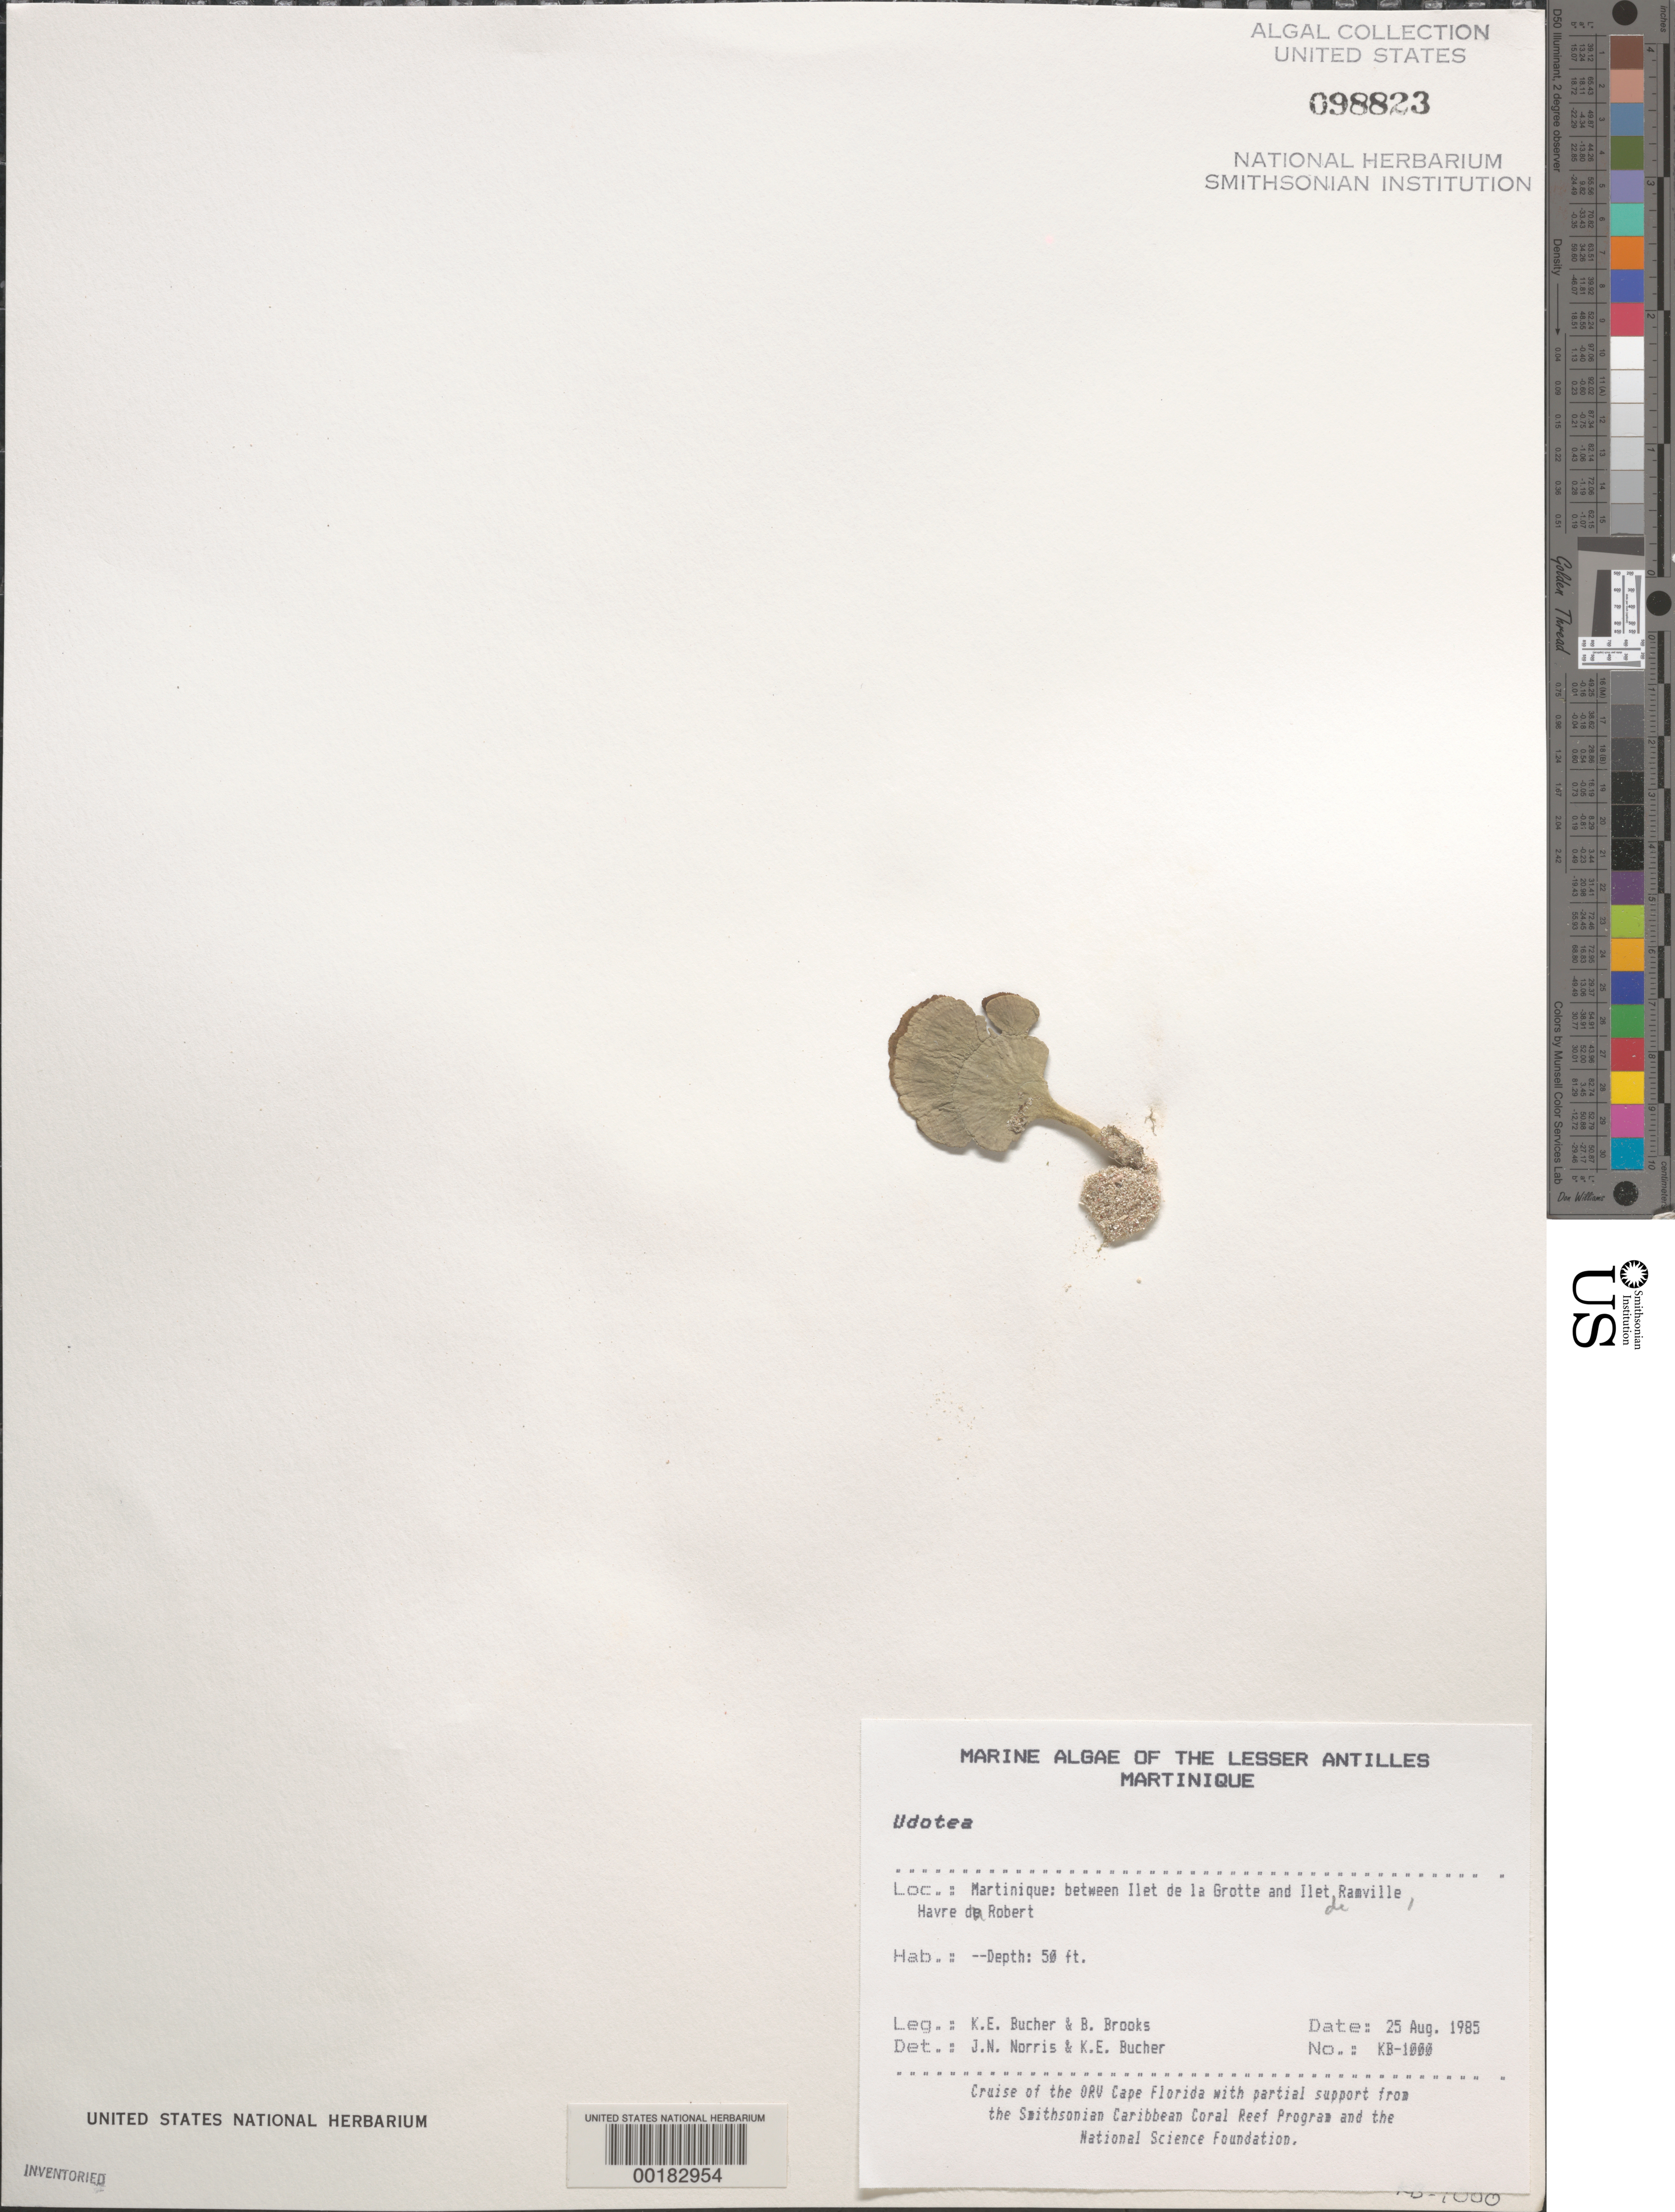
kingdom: Plantae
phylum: Chlorophyta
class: Ulvophyceae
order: Bryopsidales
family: Udoteaceae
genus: Udotea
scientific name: Udotea sp.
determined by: Norris, J. N.; Bucher, K. E.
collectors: K. E. Bucher & B. Brooks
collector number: Kb-1000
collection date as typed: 25 Aug 1985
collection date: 1985-08-25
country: Martinique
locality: Between Ilet de la Grotte and Ilet de Ramville, Havre du Robert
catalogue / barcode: US 98823